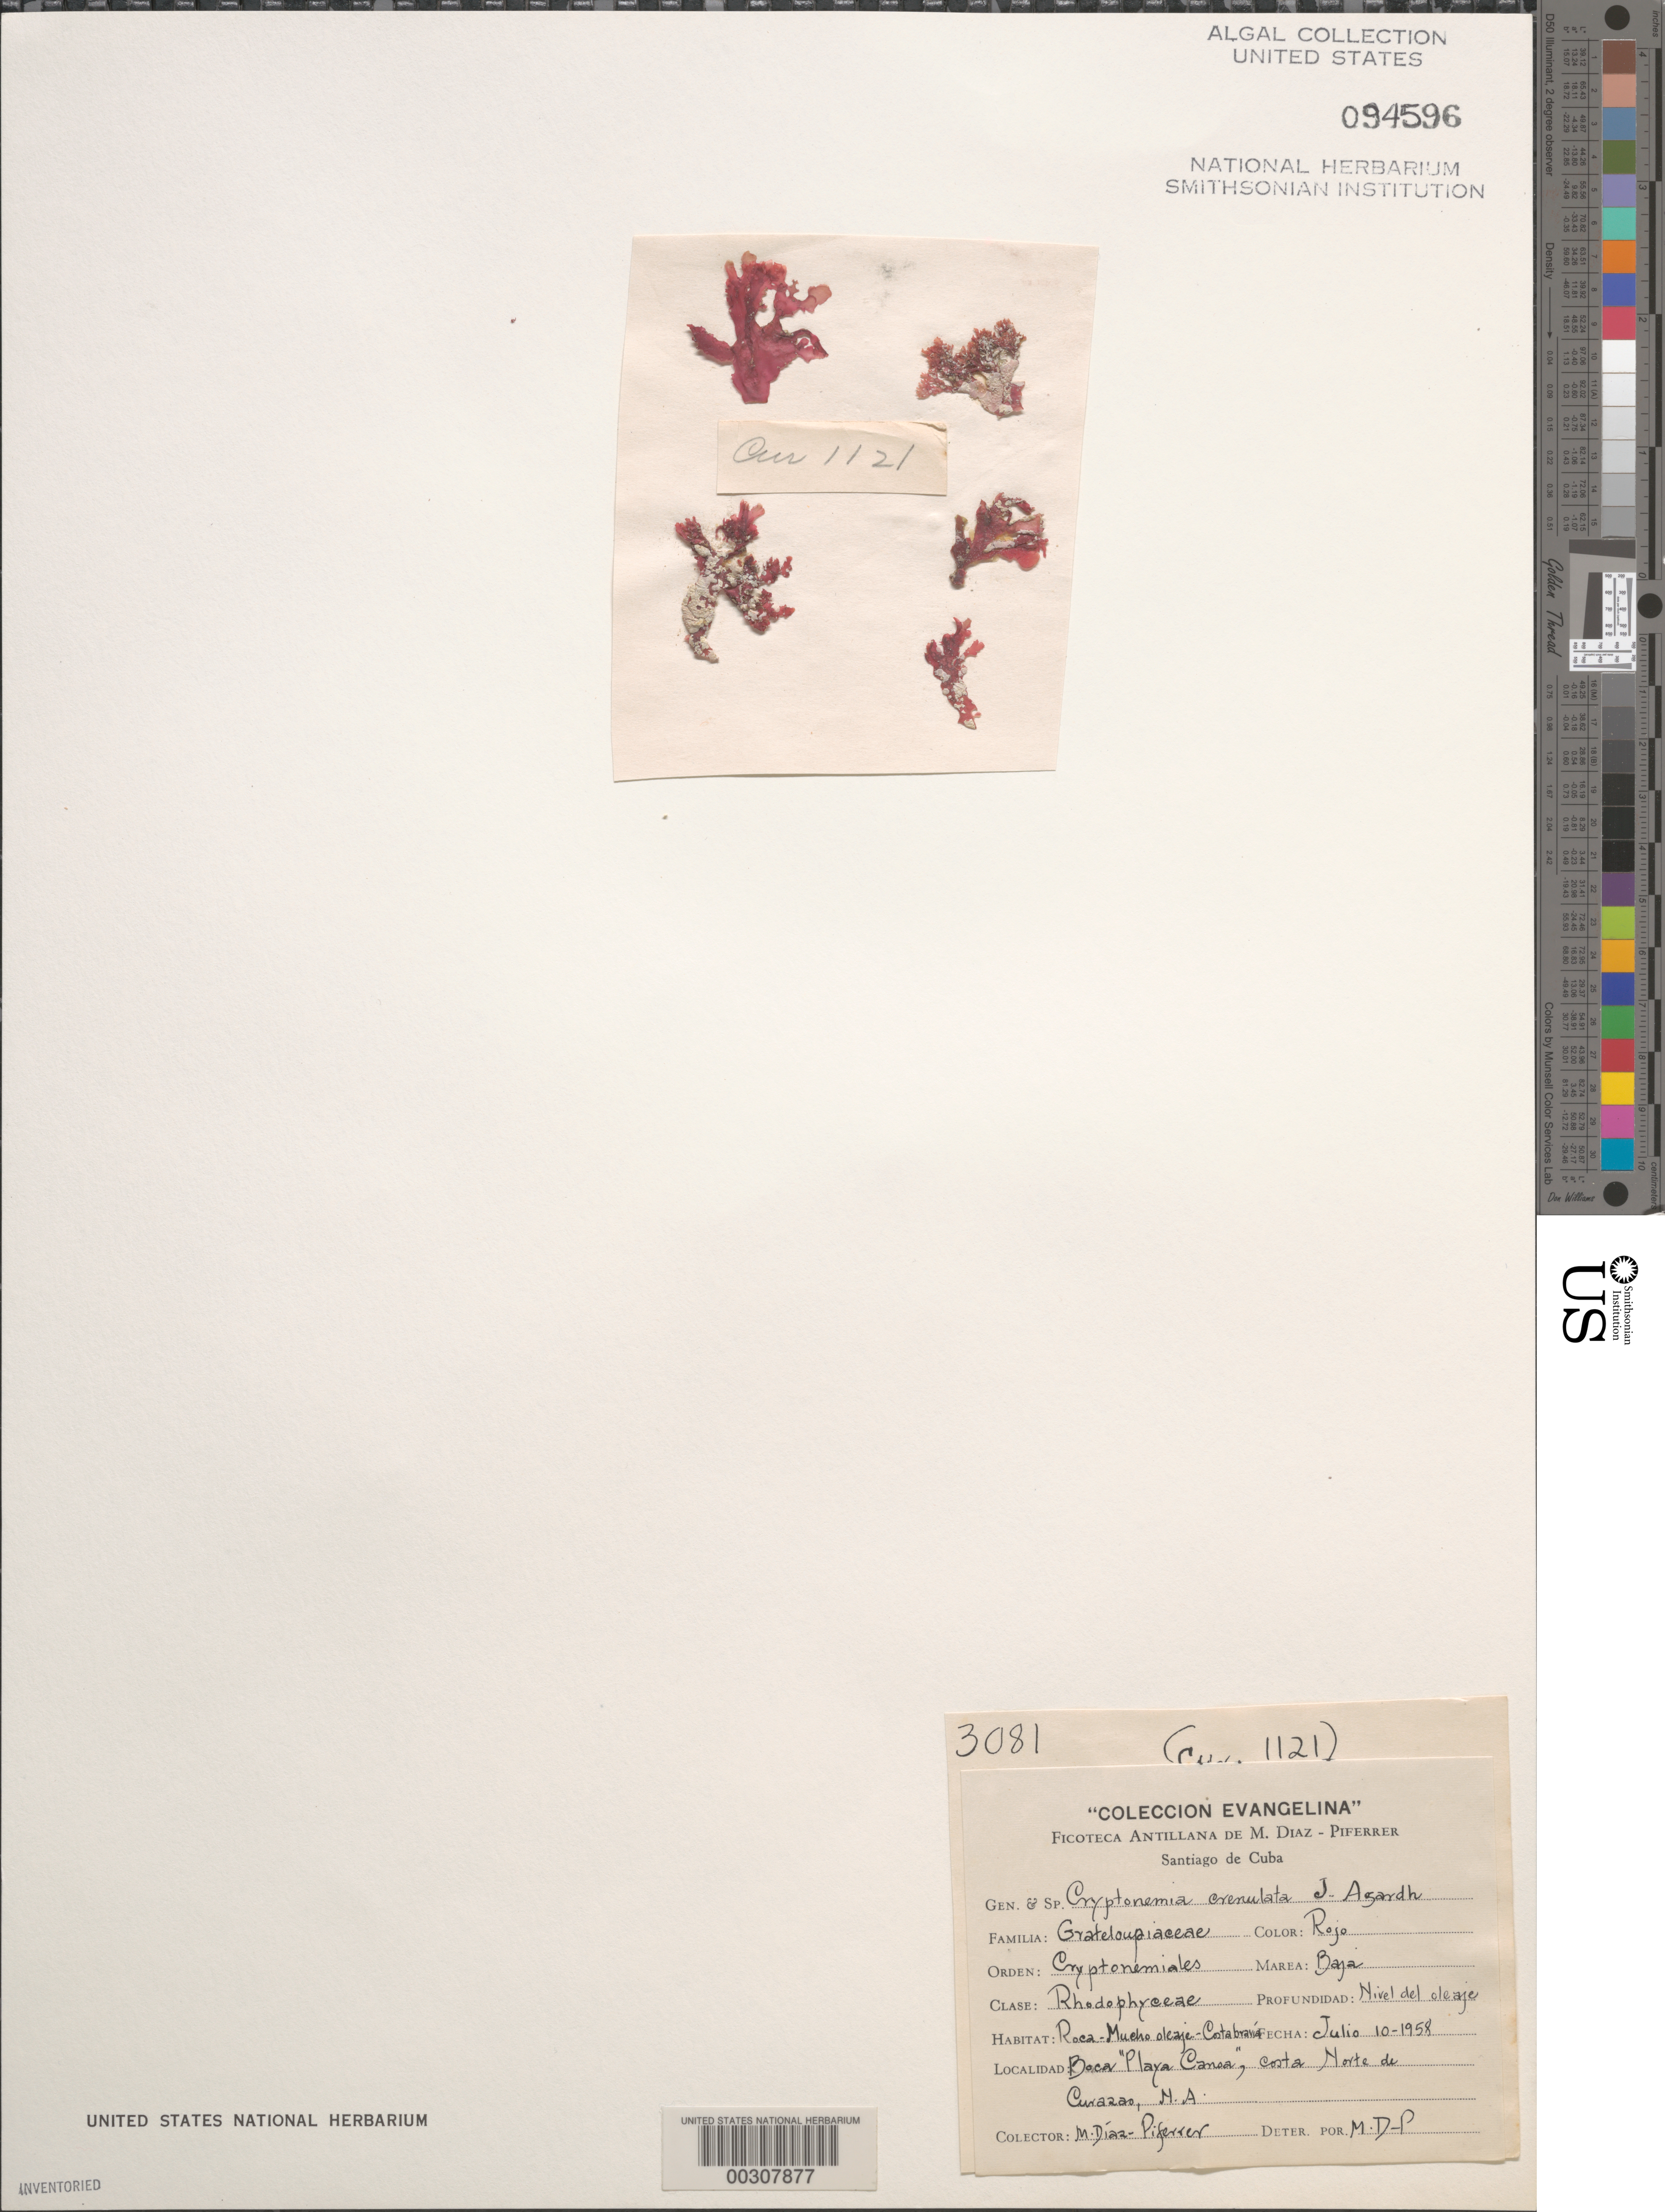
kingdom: Plantae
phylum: Rhodophyta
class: Florideophyceae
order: Halymeniales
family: Halymeniaceae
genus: Cryptonemia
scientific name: Cryptonemia crenulata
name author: (J. Agardh) J. Agardh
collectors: M. Diaz-Piferrer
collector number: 3081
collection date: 1958-07-10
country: Cuba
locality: Boca "Playa Canoa", costa Norte de Curazao, N. A.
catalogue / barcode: US 94596